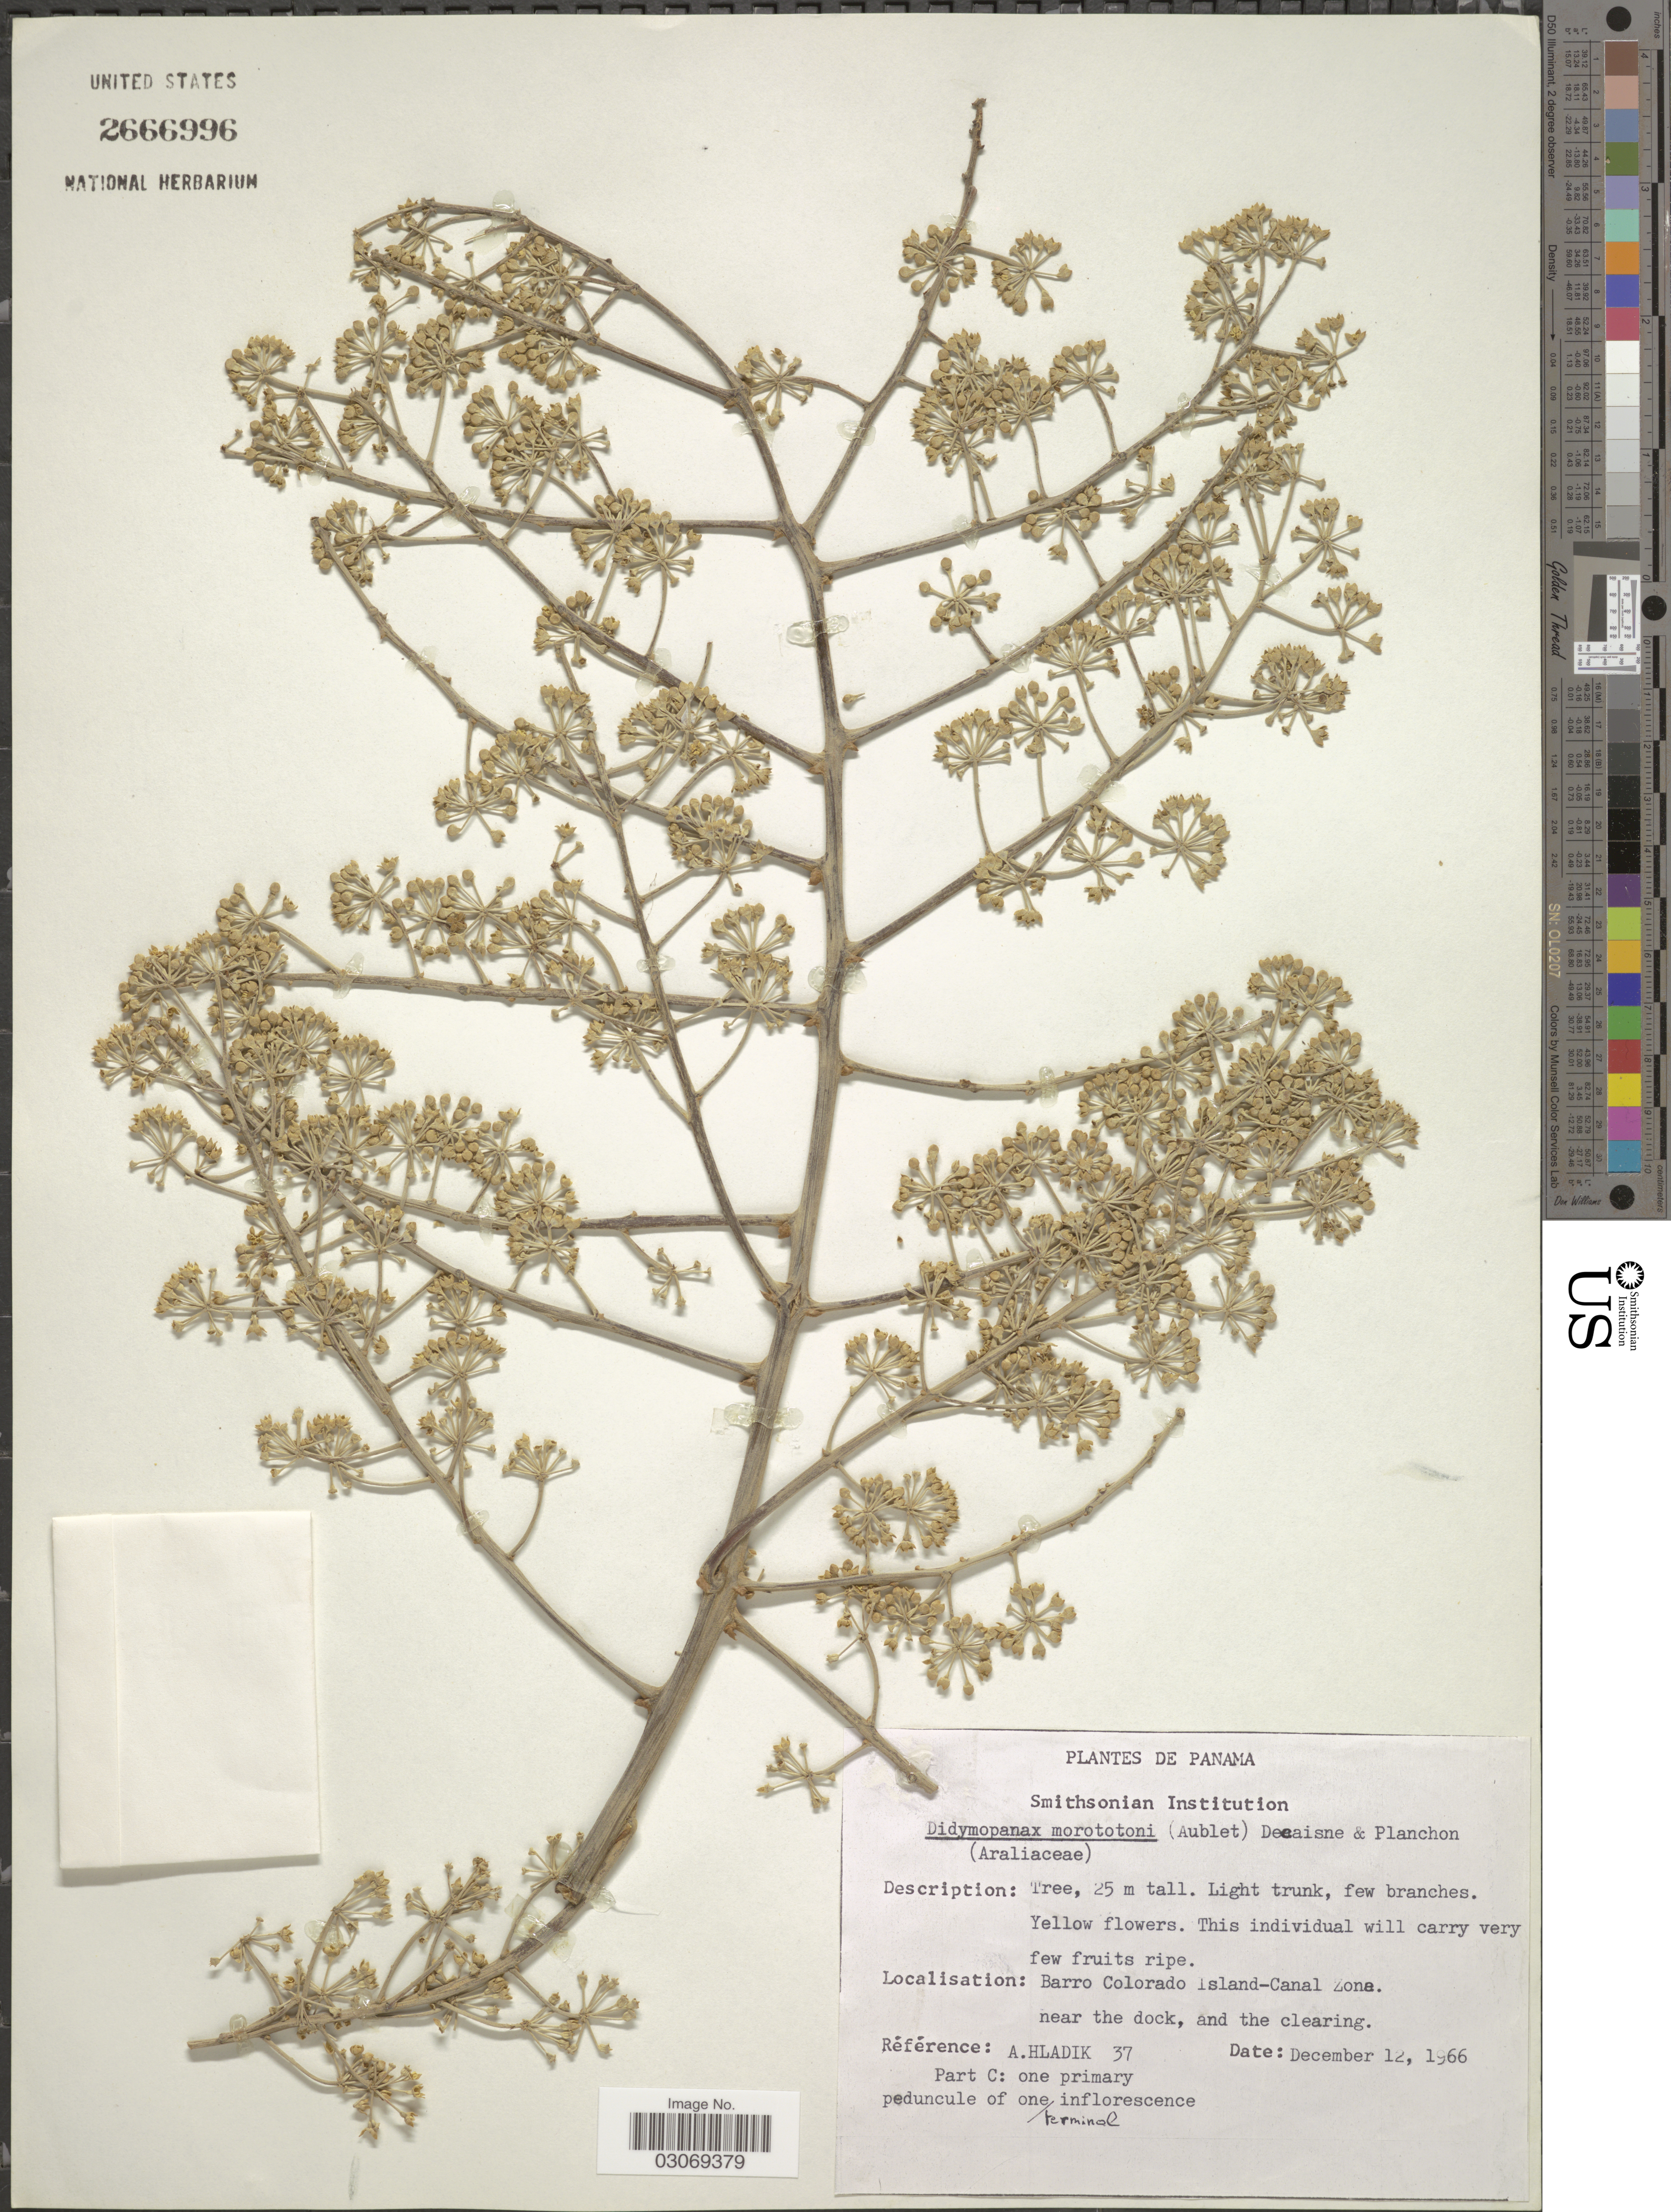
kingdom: Plantae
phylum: Tracheophyta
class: Magnoliopsida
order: Apiales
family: Araliaceae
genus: Schefflera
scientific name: Schefflera morototoni (Aubl.) Maguire, Steyerm. & Frodin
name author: (Aubl.) Maguire et al.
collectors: A. Hladik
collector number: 37?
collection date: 1966-12-12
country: Panama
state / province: Panamá Oeste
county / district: Canal Zone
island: Barro Colorado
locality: Barro Colorado Island-Canal Zone.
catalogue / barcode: US 2666996